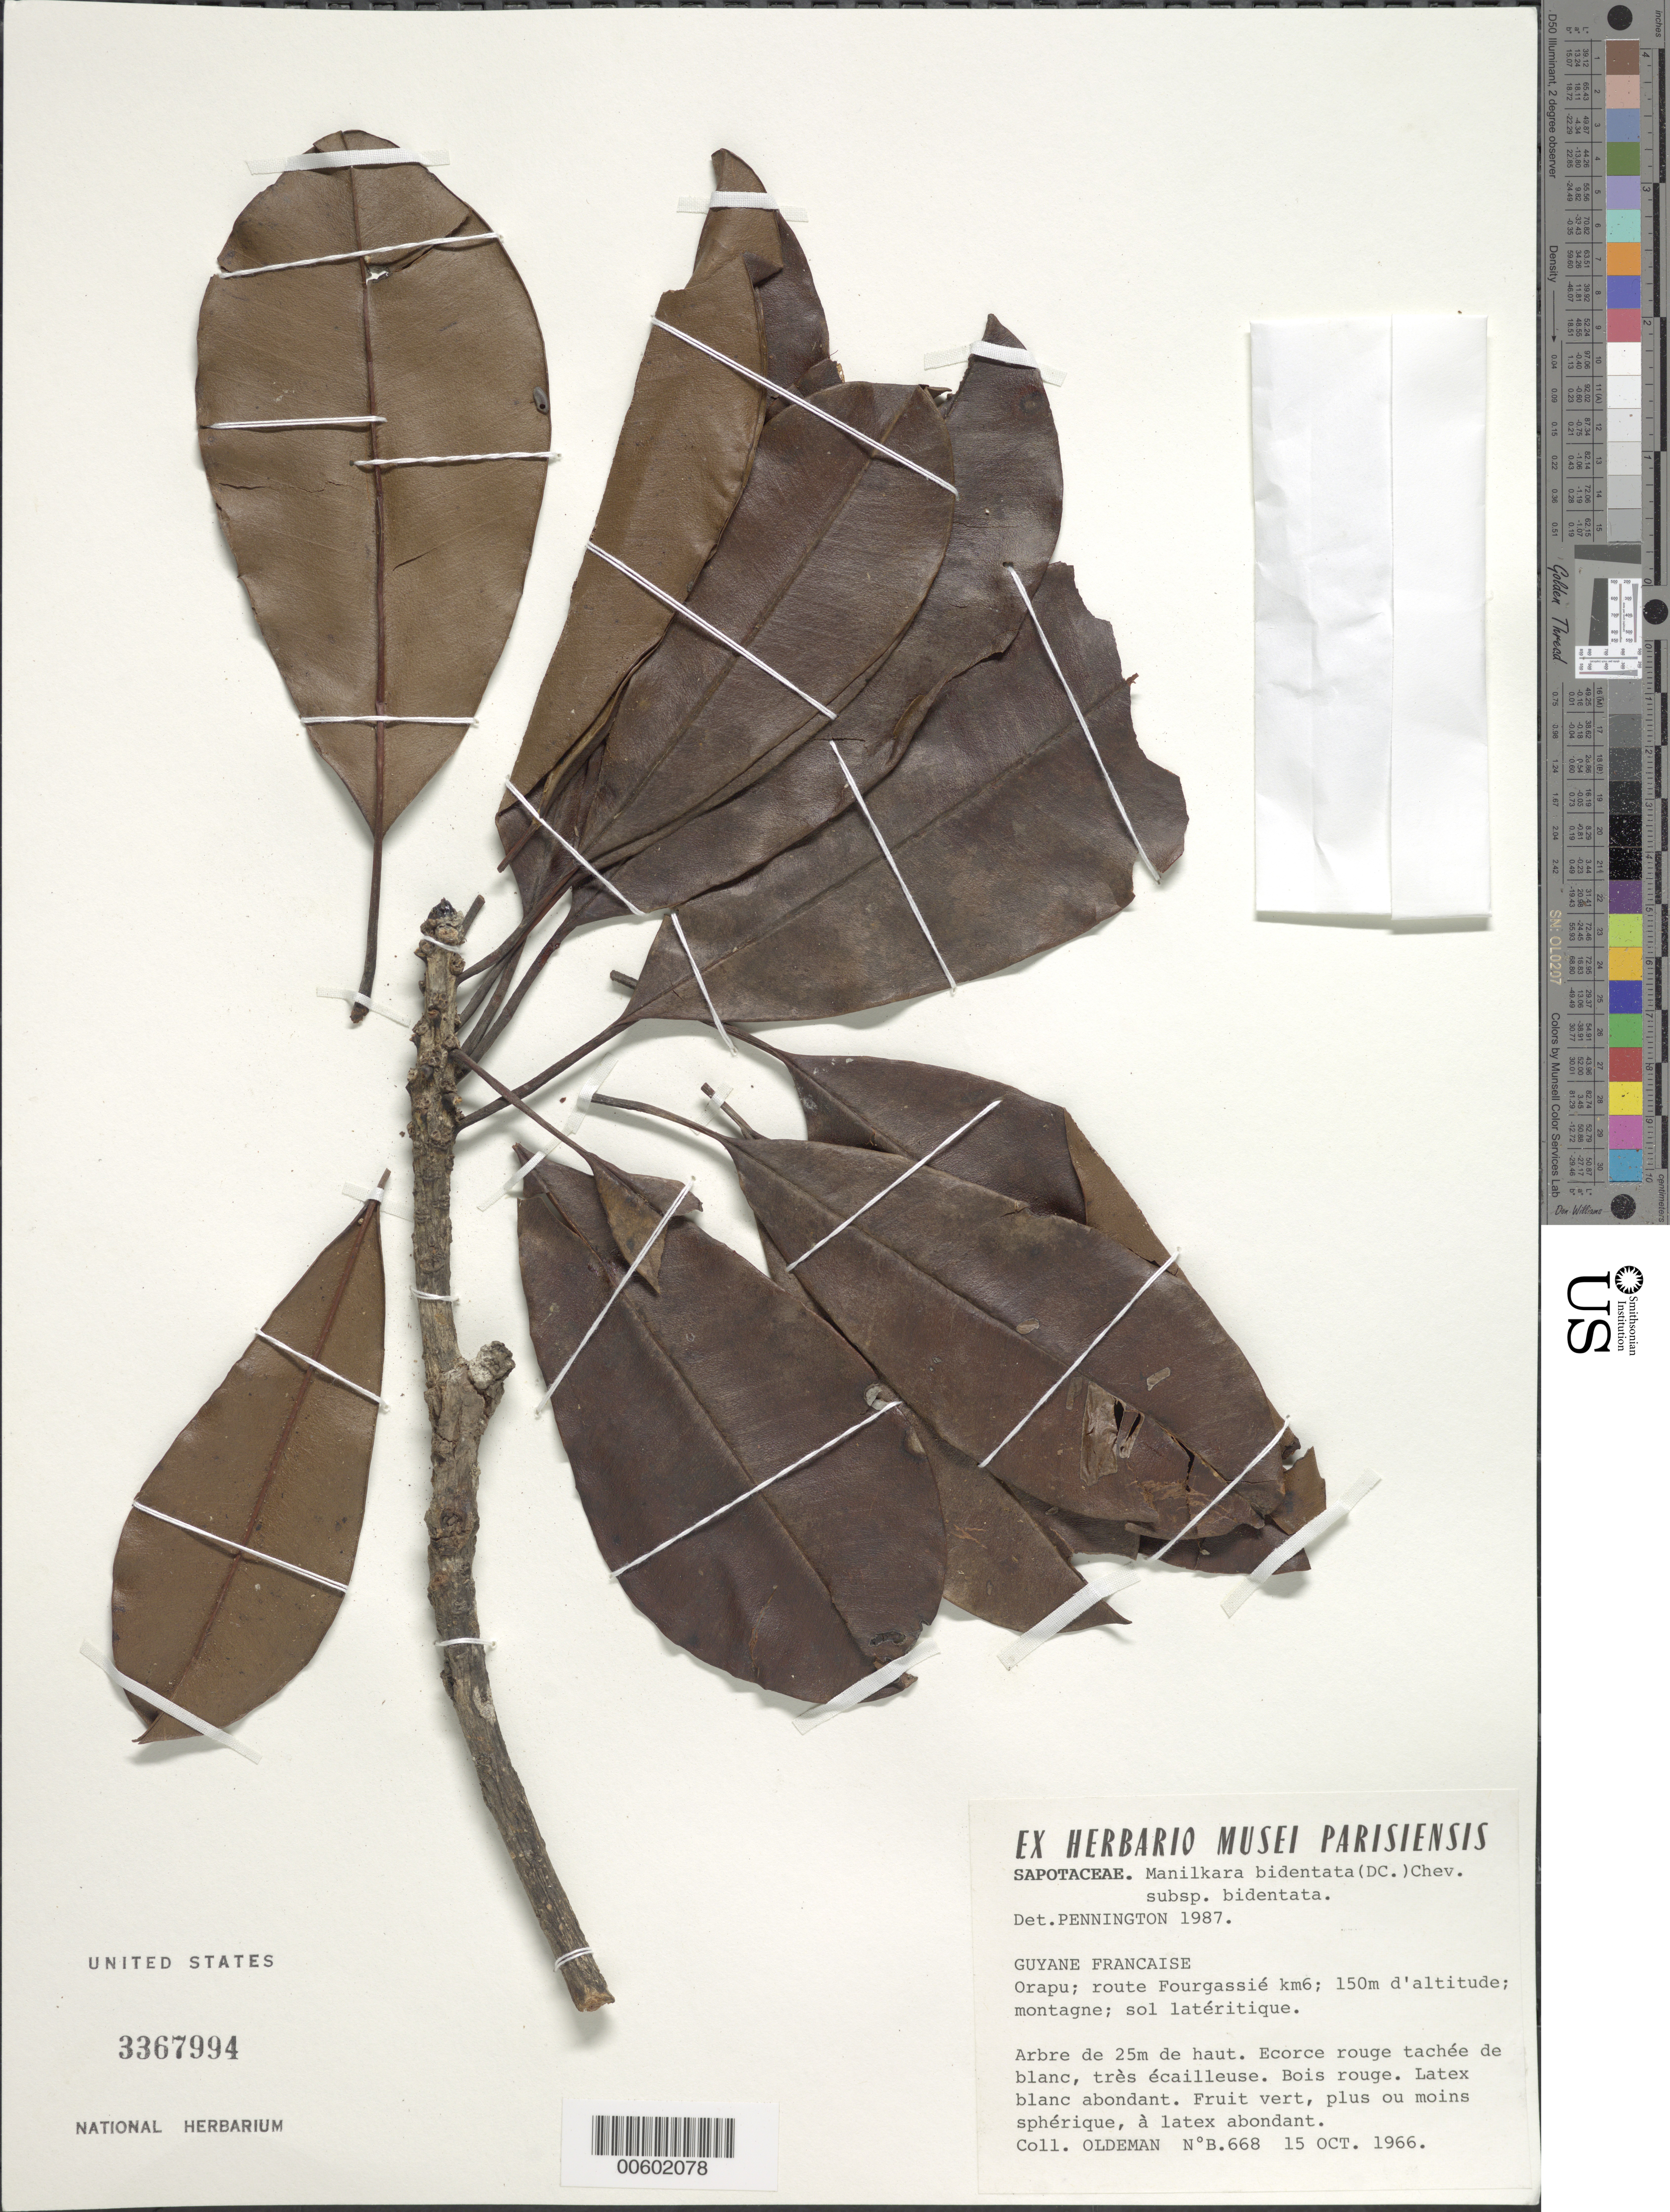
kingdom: Plantae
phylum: Tracheophyta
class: Magnoliopsida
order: Ericales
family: Sapotaceae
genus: Manilkara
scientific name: Manilkara bidentata subsp. bidentata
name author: (A. DC.) A. Chev.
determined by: Pennington, T. D., (K)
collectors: R. Oldeman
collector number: B 668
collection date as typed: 15-Oct-66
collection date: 1966-10-15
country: French Guiana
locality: Orapu, km 6, route de Fourgassié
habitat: Mountain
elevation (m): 150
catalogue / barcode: US 3367994